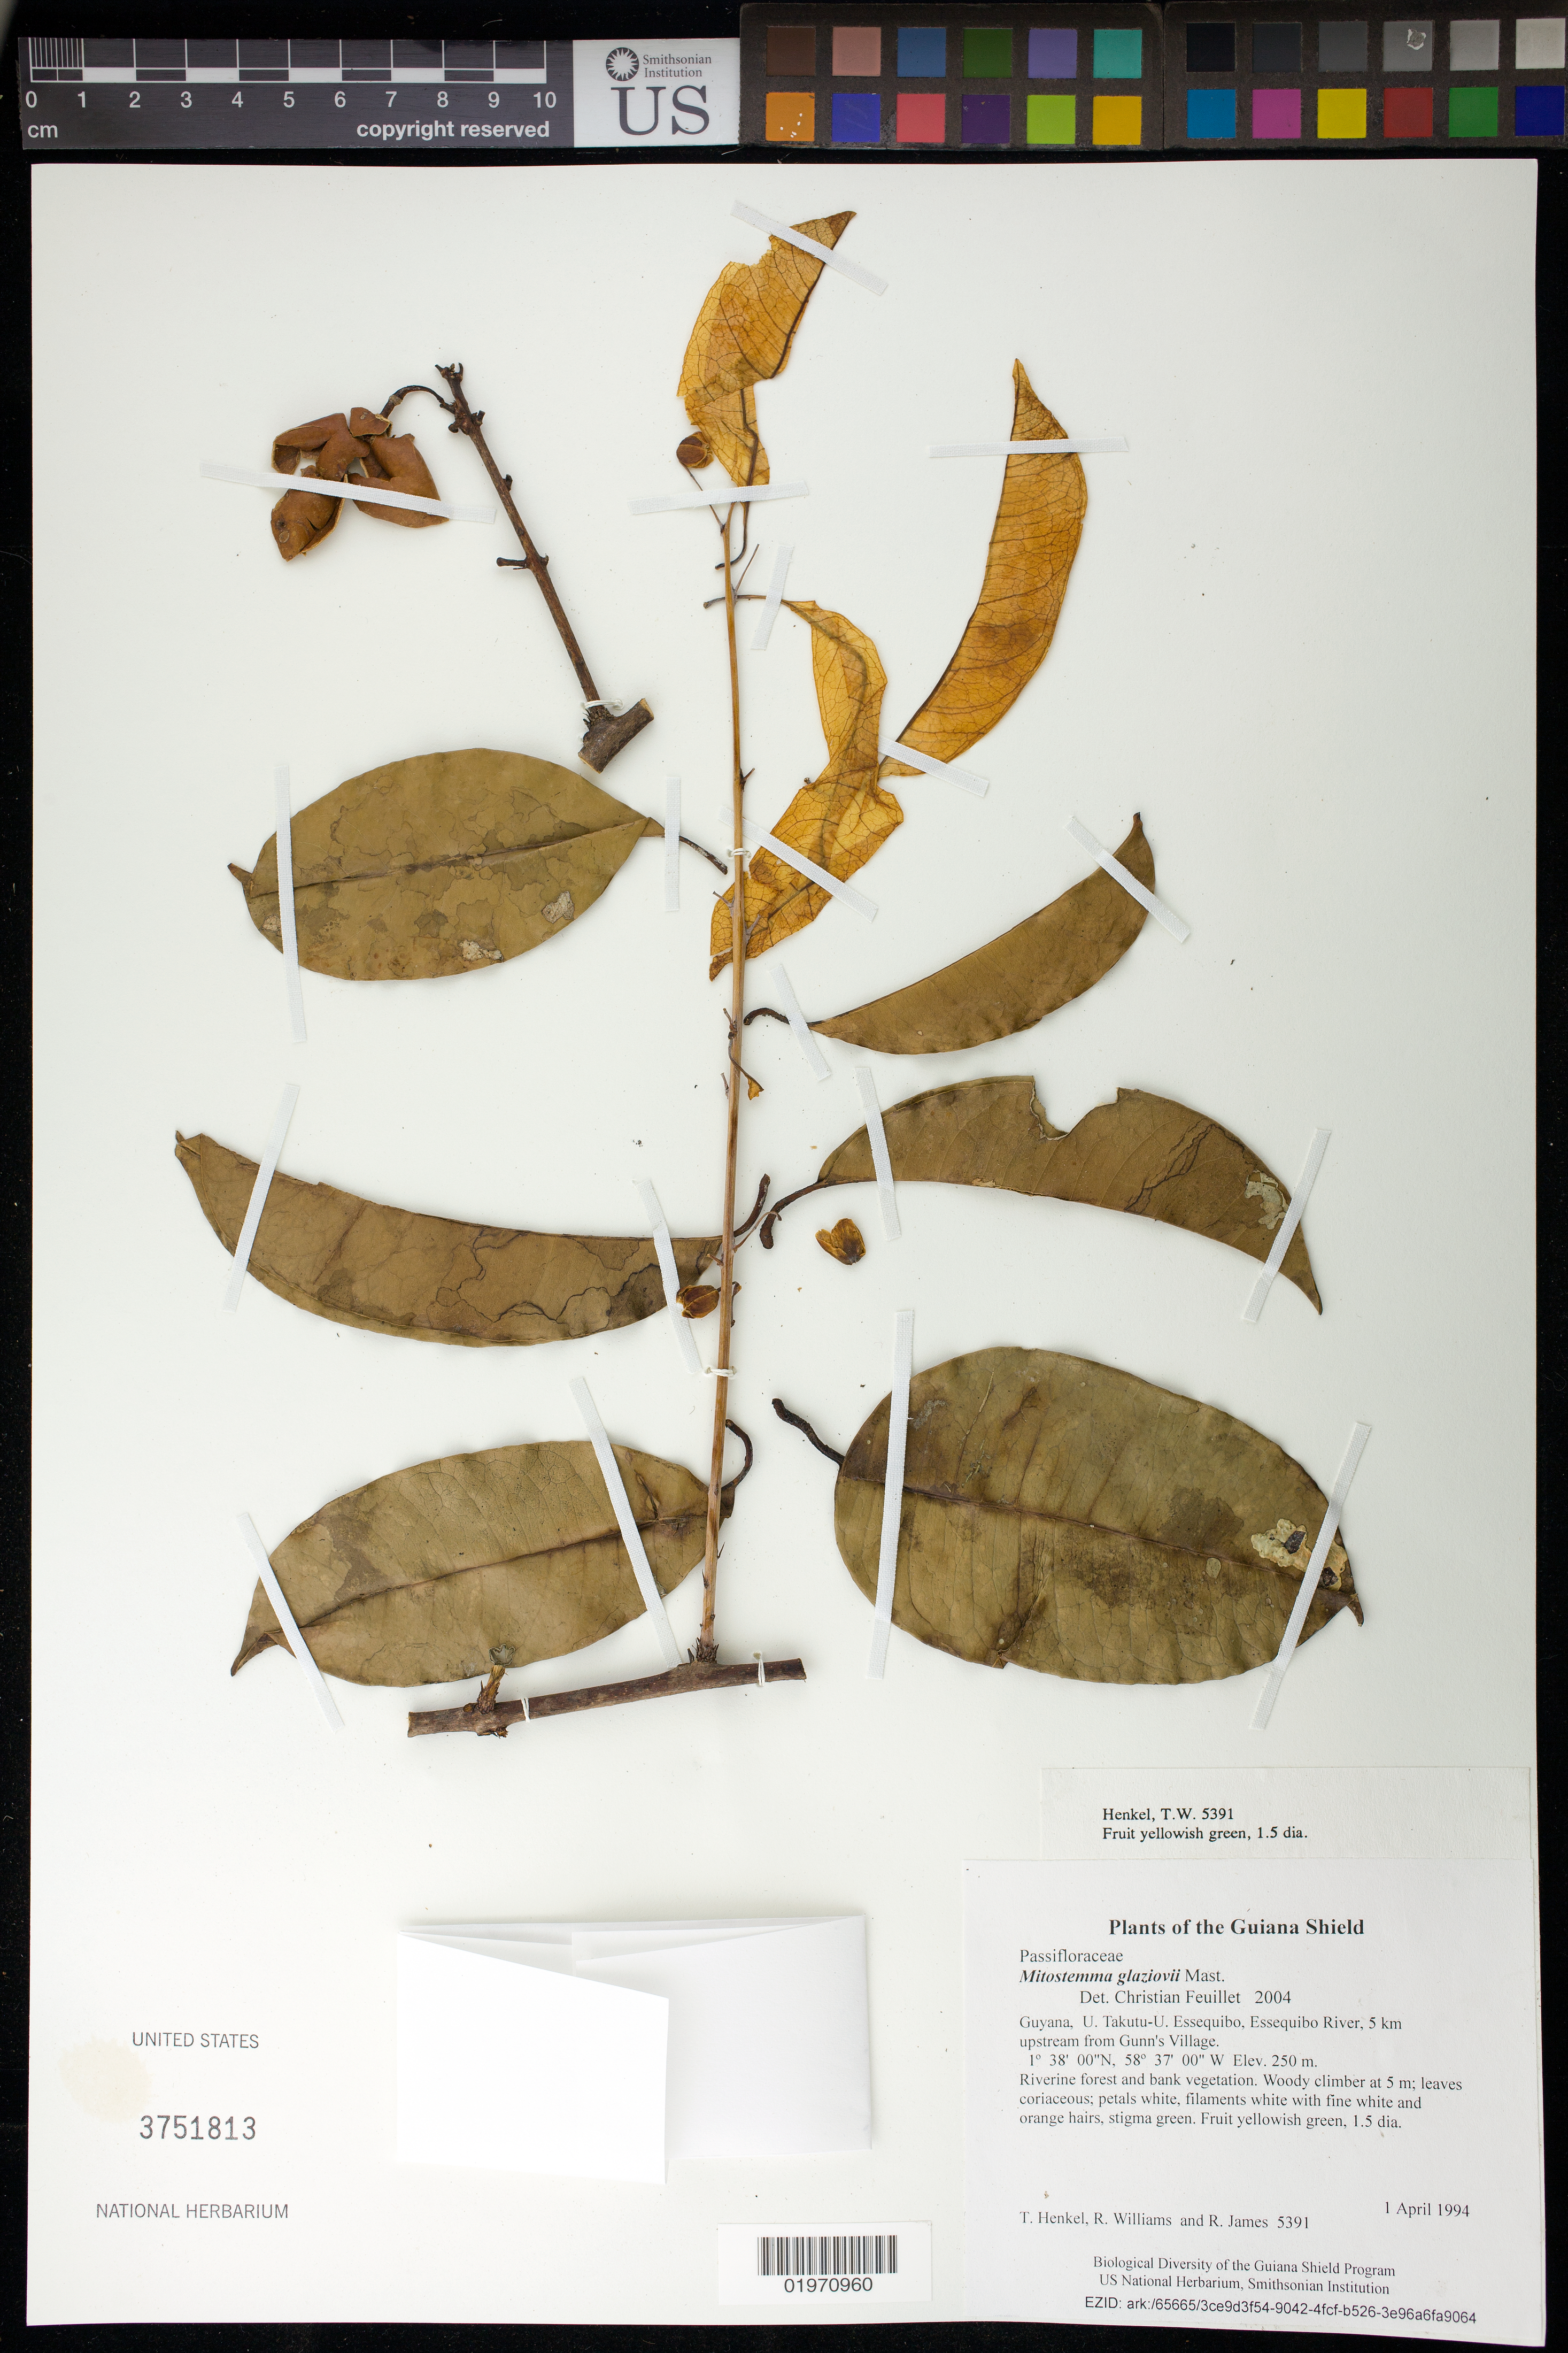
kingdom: Plantae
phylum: Tracheophyta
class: Magnoliopsida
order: Malpighiales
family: Passifloraceae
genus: Mitostemma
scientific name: Mitostemma glaziovii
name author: Mast.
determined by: Feuillet, C.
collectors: T. Henkel, R. Williams & R. James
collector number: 5391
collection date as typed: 1 April 1994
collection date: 1994-04-01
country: Guyana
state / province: U. Takutu-U. Essequibo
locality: Essequibo River, 5 km upstream from Gunn's Village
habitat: Riverine forest and bank vegetation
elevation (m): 250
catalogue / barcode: US 3751813